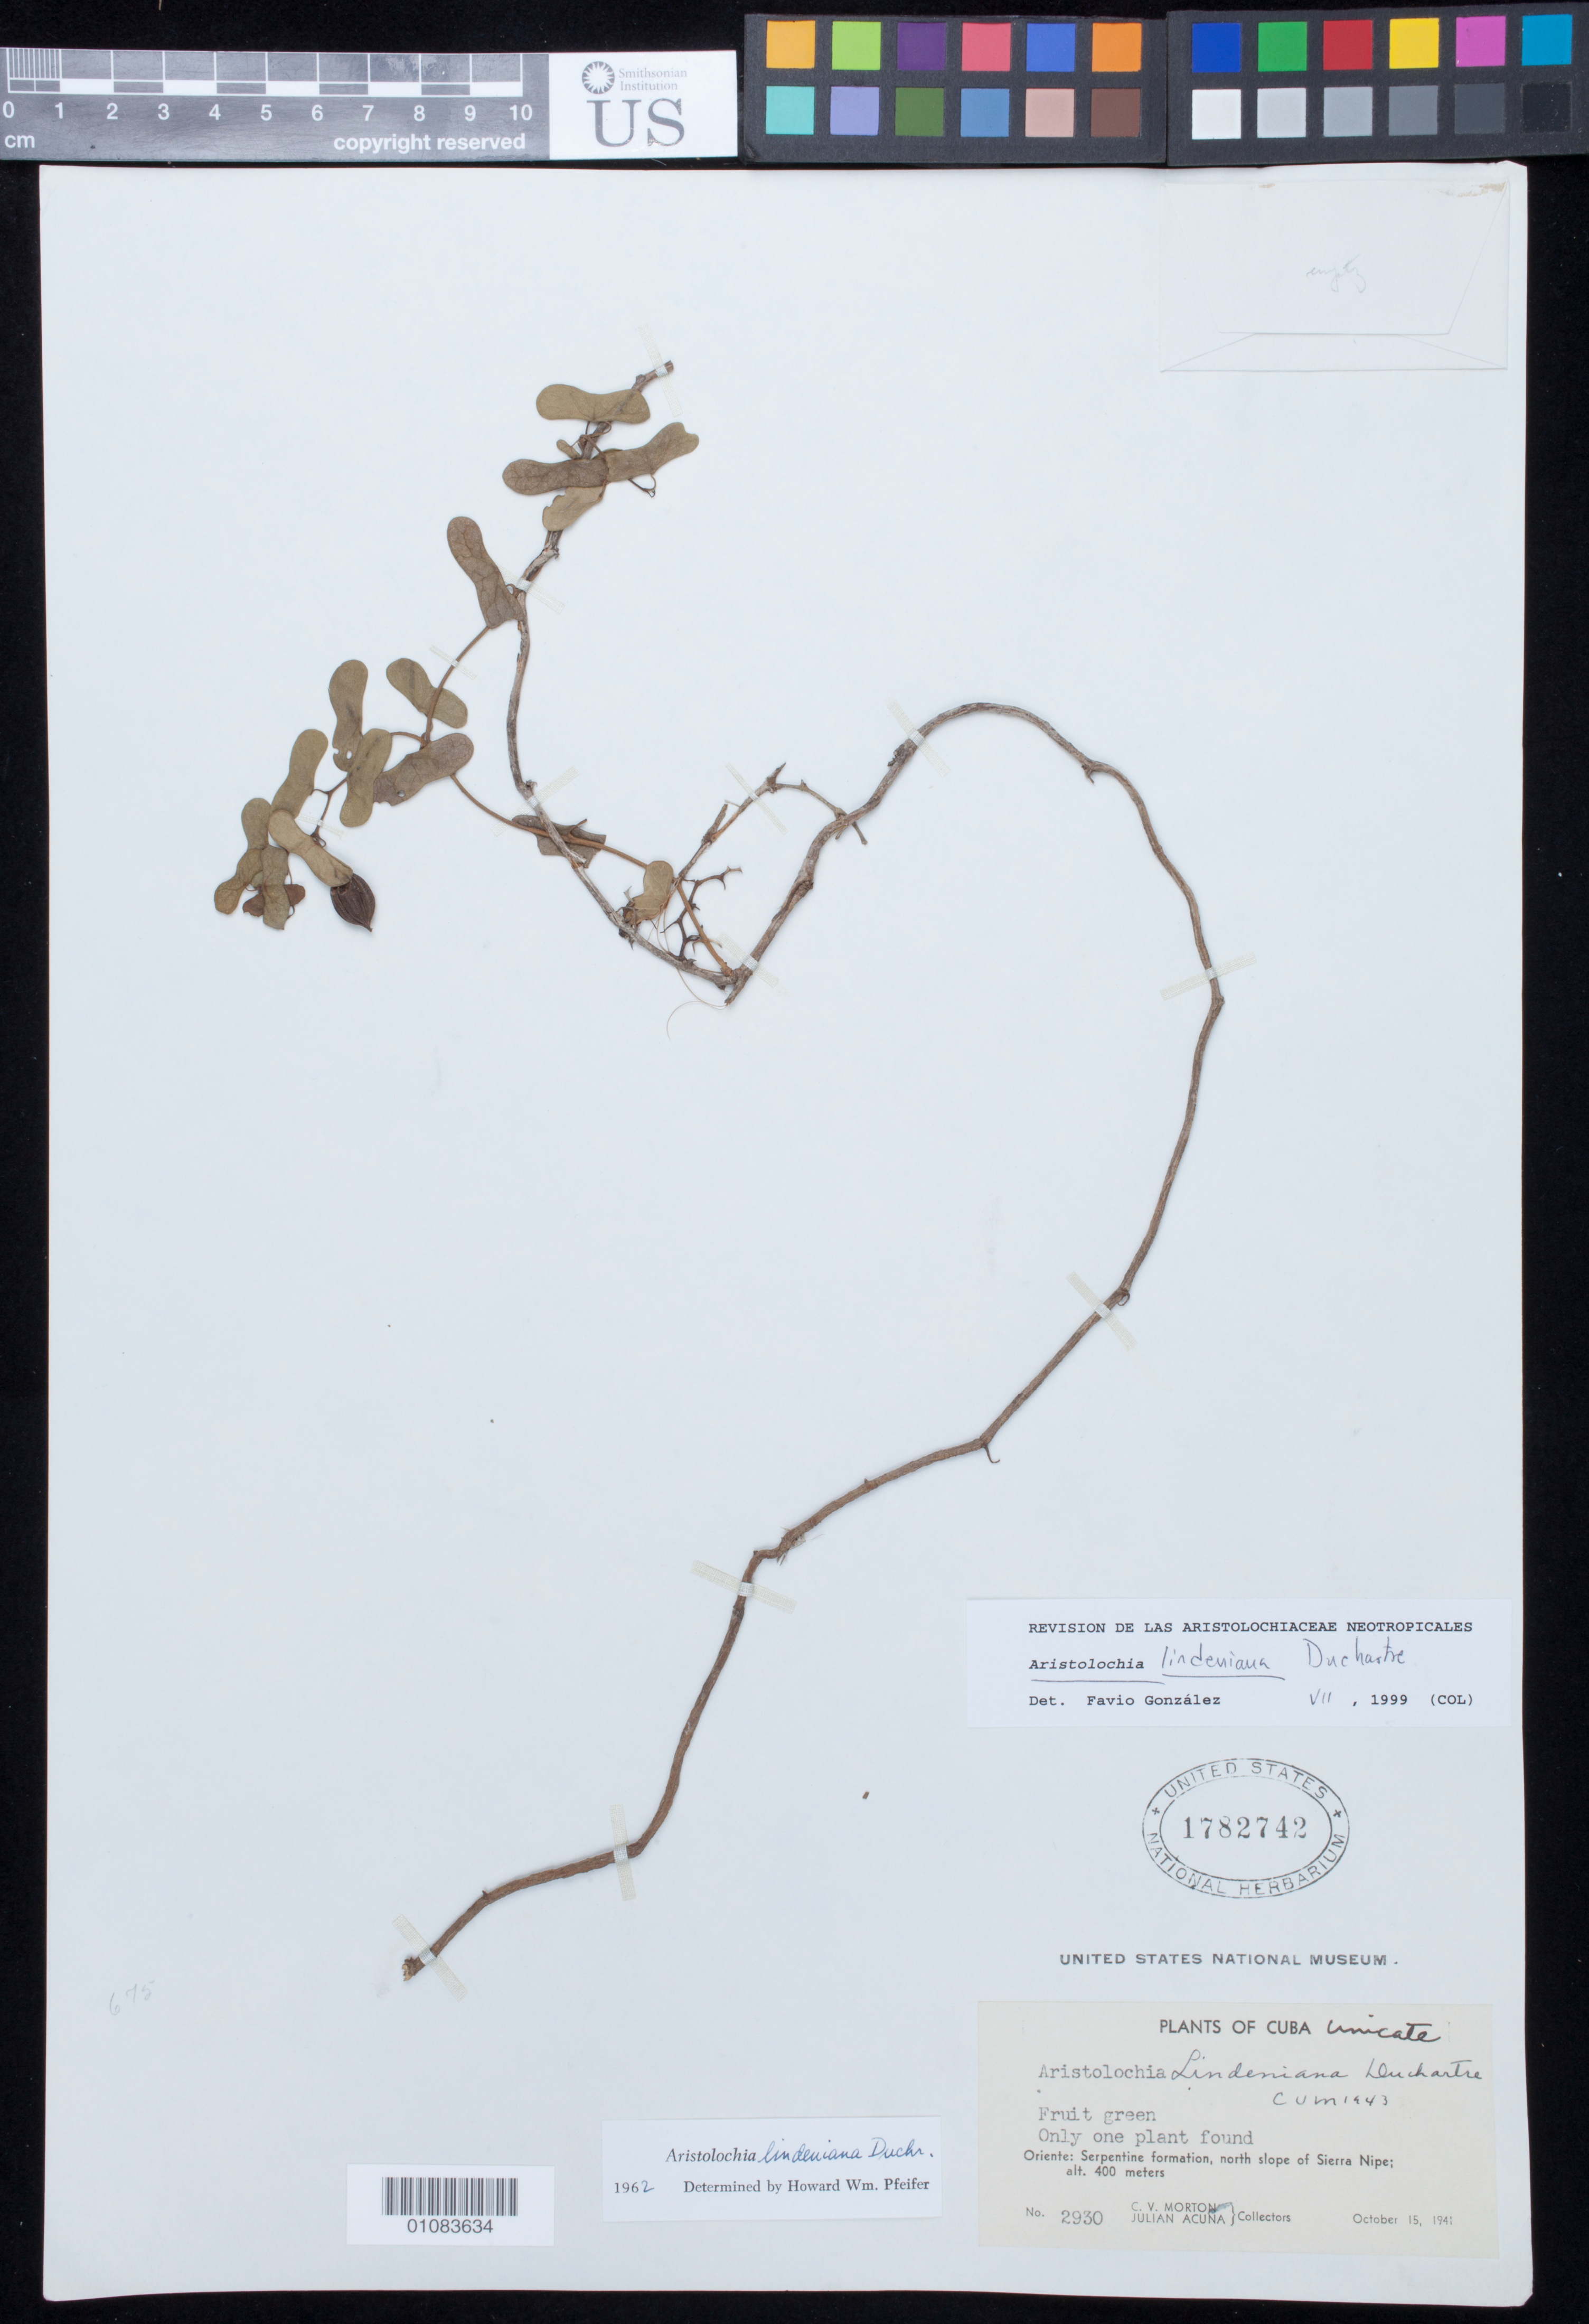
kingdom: Plantae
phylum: Tracheophyta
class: Magnoliopsida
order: Piperales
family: Aristolochiaceae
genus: Aristolochia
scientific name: Aristolochia lindeniana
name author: Duch.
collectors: C. V. Morton & J. Acuña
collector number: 2930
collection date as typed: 15 Oct 1941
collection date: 1941-10-15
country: Cuba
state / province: Holguín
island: Cuba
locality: Oriente: Serpentine formation, north slope of Sierra Nipe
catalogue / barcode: US 1782742